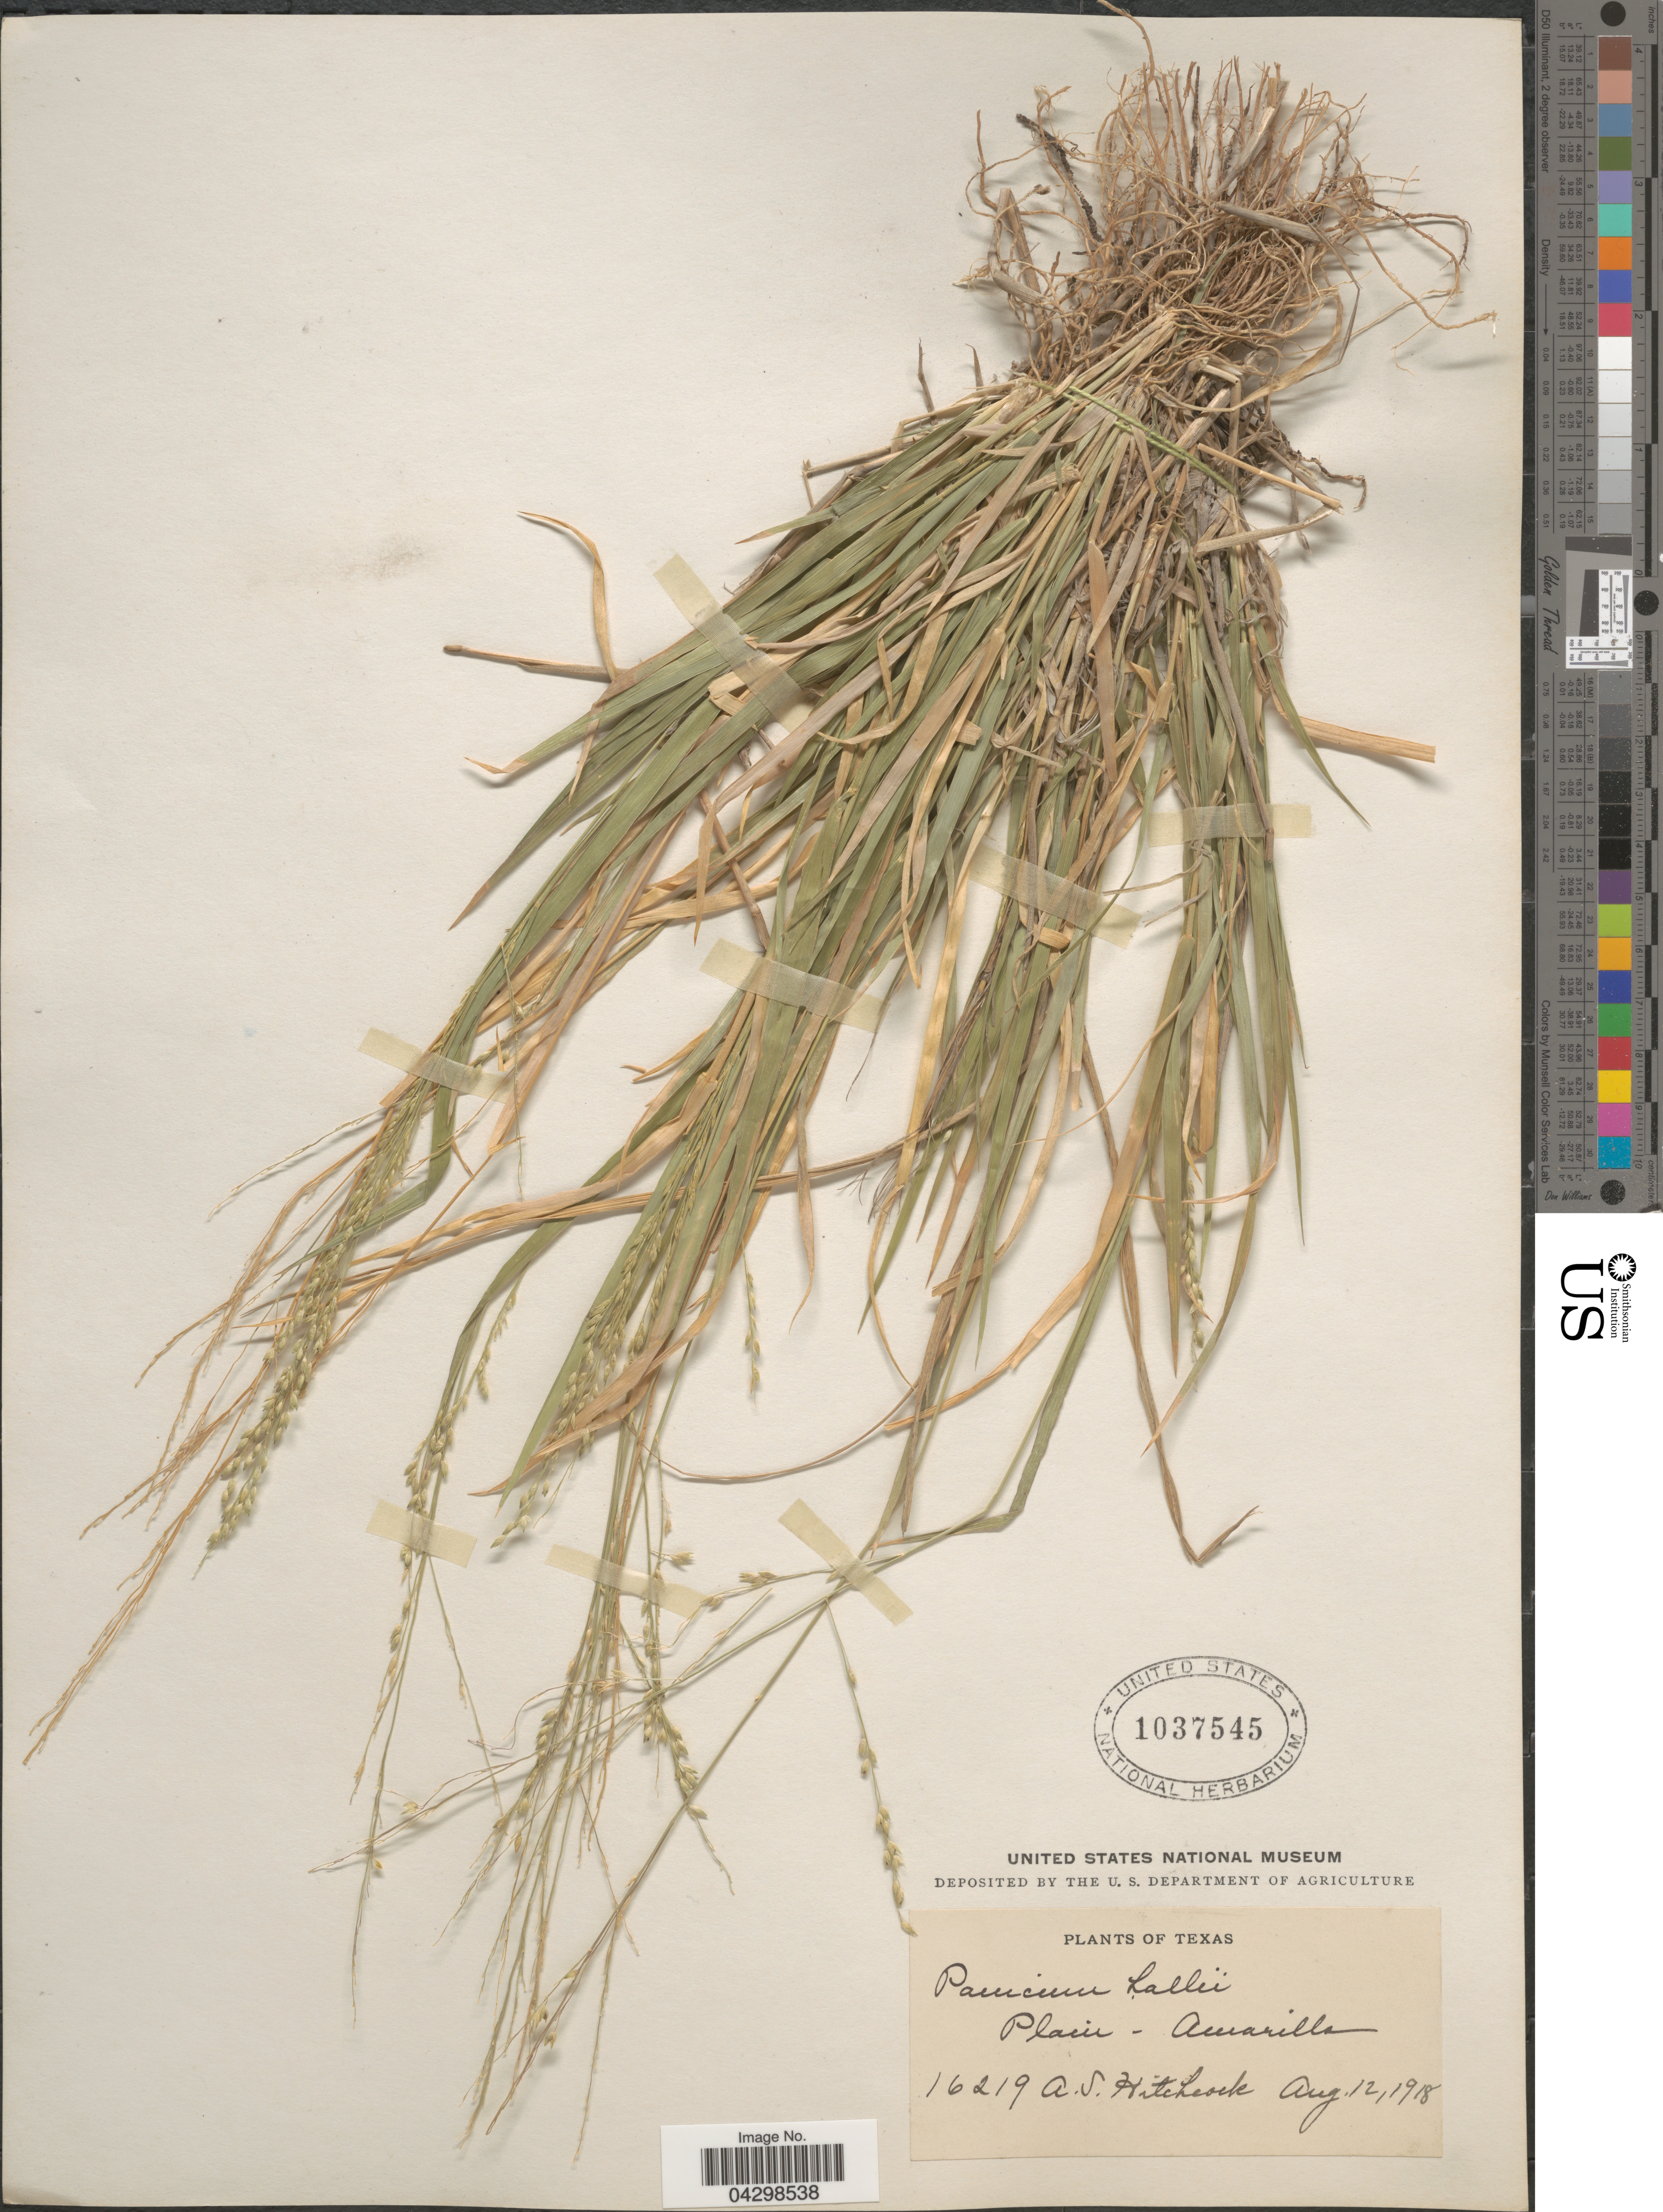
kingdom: Plantae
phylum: Tracheophyta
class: Liliopsida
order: Poales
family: Poaceae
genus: Panicum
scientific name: Panicum hallii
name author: Vasey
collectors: A. S. Hitchcock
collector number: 16219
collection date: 1918-08-12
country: United States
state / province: Texas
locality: Plain - Amarillo.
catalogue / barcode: US 1037545